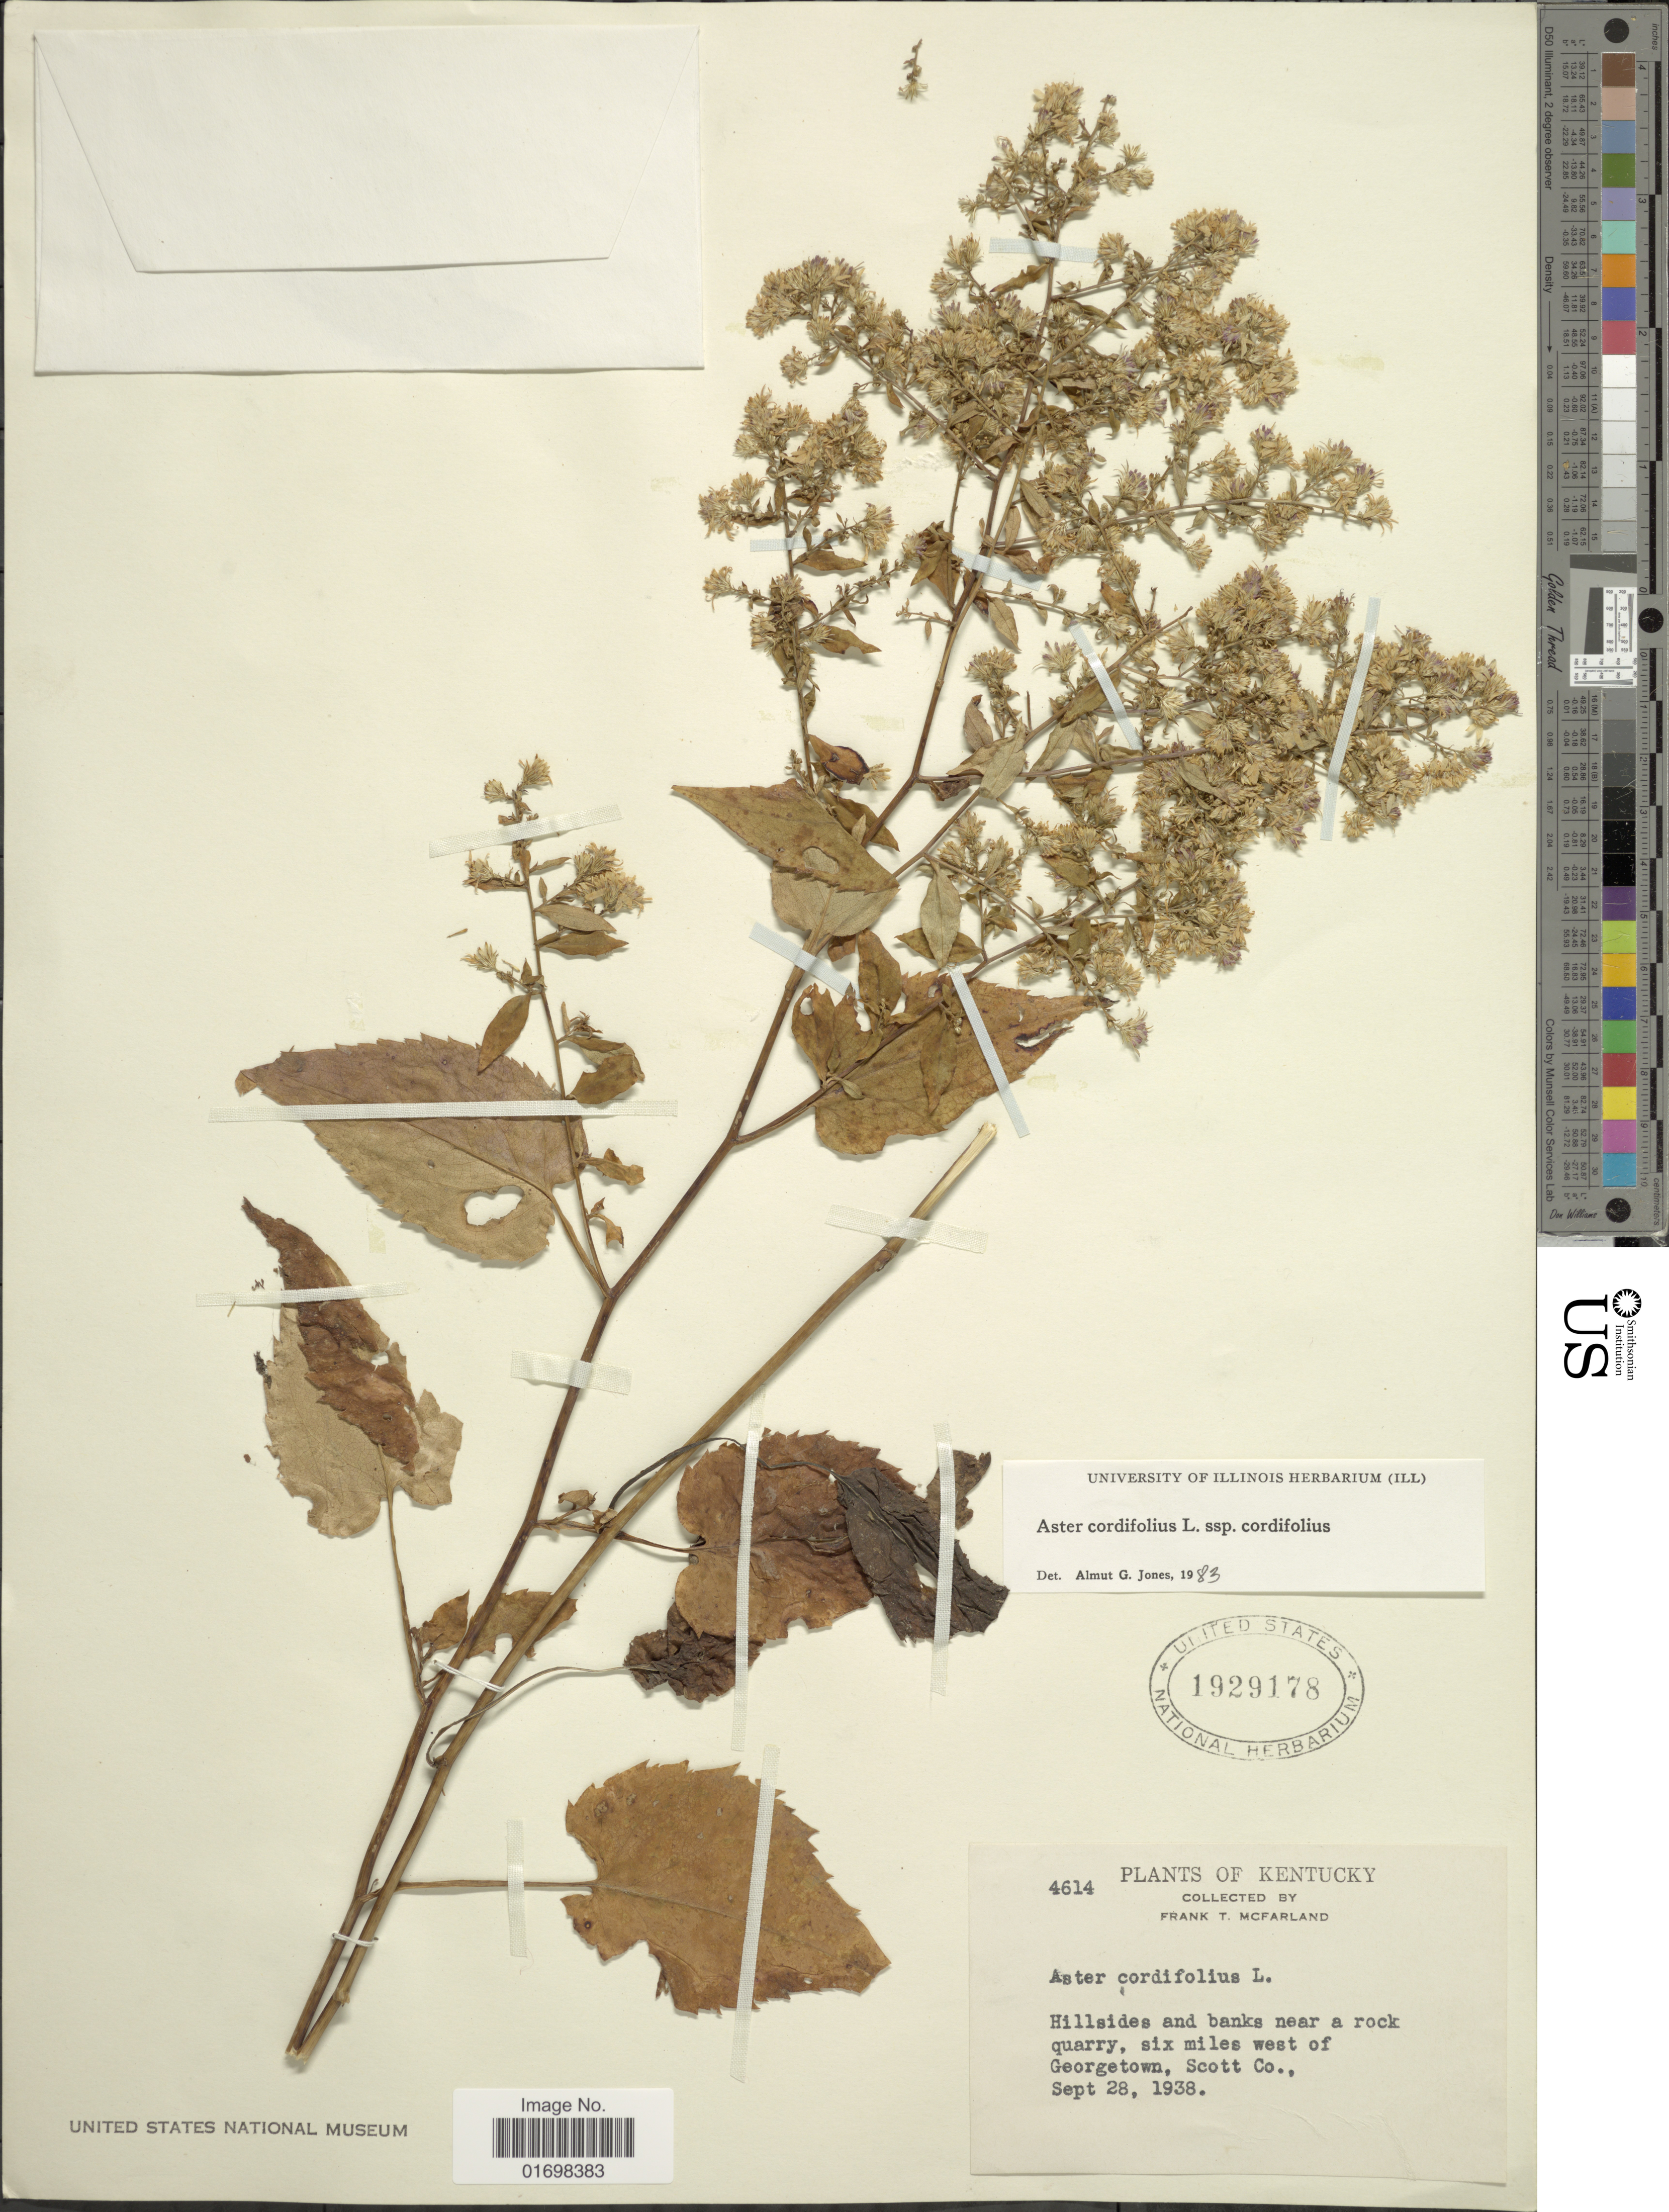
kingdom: Plantae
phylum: Tracheophyta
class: Magnoliopsida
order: Asterales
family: Asteraceae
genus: Symphyotrichum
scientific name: Symphyotrichum cordifolium var. cordifolium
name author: (L.) G.L. Nesom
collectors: F. McFarland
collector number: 4614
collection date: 1938-09-28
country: United States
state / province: Kentucky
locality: Hillsides and banks near a rock quarry, six miles west of Georgetown, Scottt Co.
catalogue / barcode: US 1929178